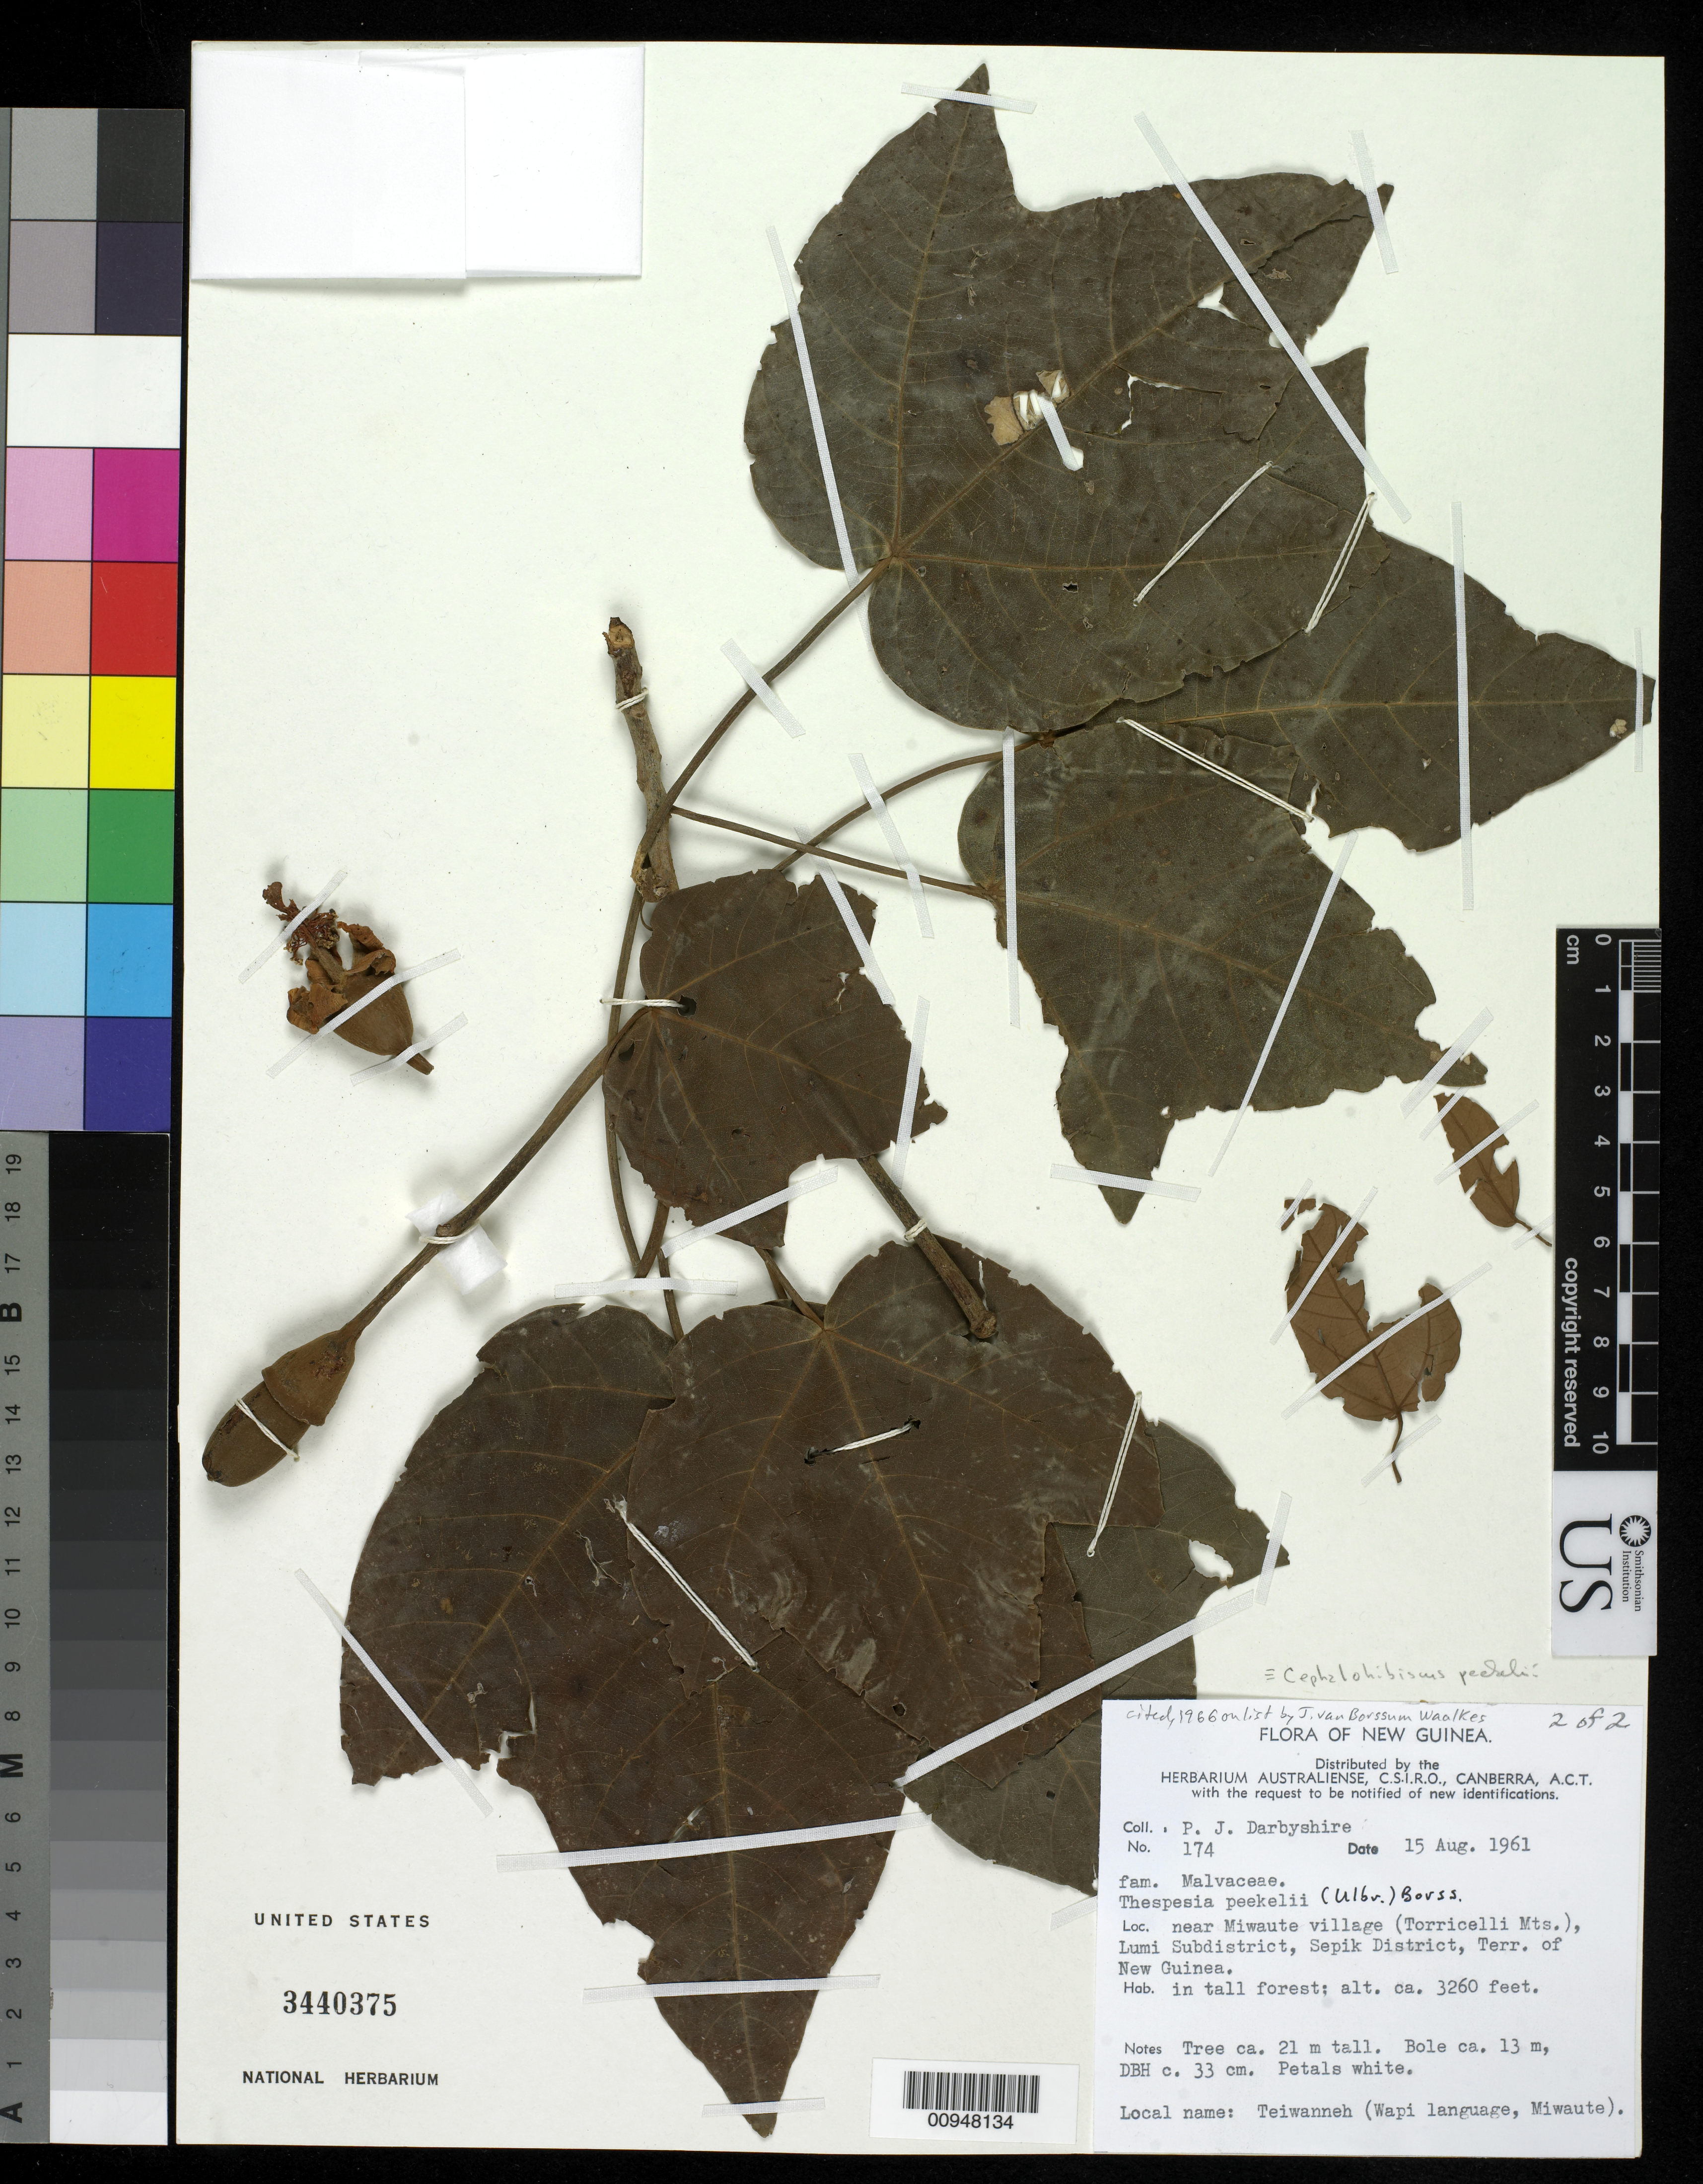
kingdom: Plantae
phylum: Tracheophyta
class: Magnoliopsida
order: Malvales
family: Malvaceae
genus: Cephalohibiscus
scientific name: Cephalohibiscus peekelii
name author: Ulbr.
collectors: P. Darbyshire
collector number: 174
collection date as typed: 15 Aug 1961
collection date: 1961-08-15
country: Papua New Guinea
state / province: Sandaun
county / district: Lumi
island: New Guinea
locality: Near Miwaute village (Torricelli Mountains), Lumi Subdistrict, Sepik District.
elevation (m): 994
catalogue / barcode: US 3440375